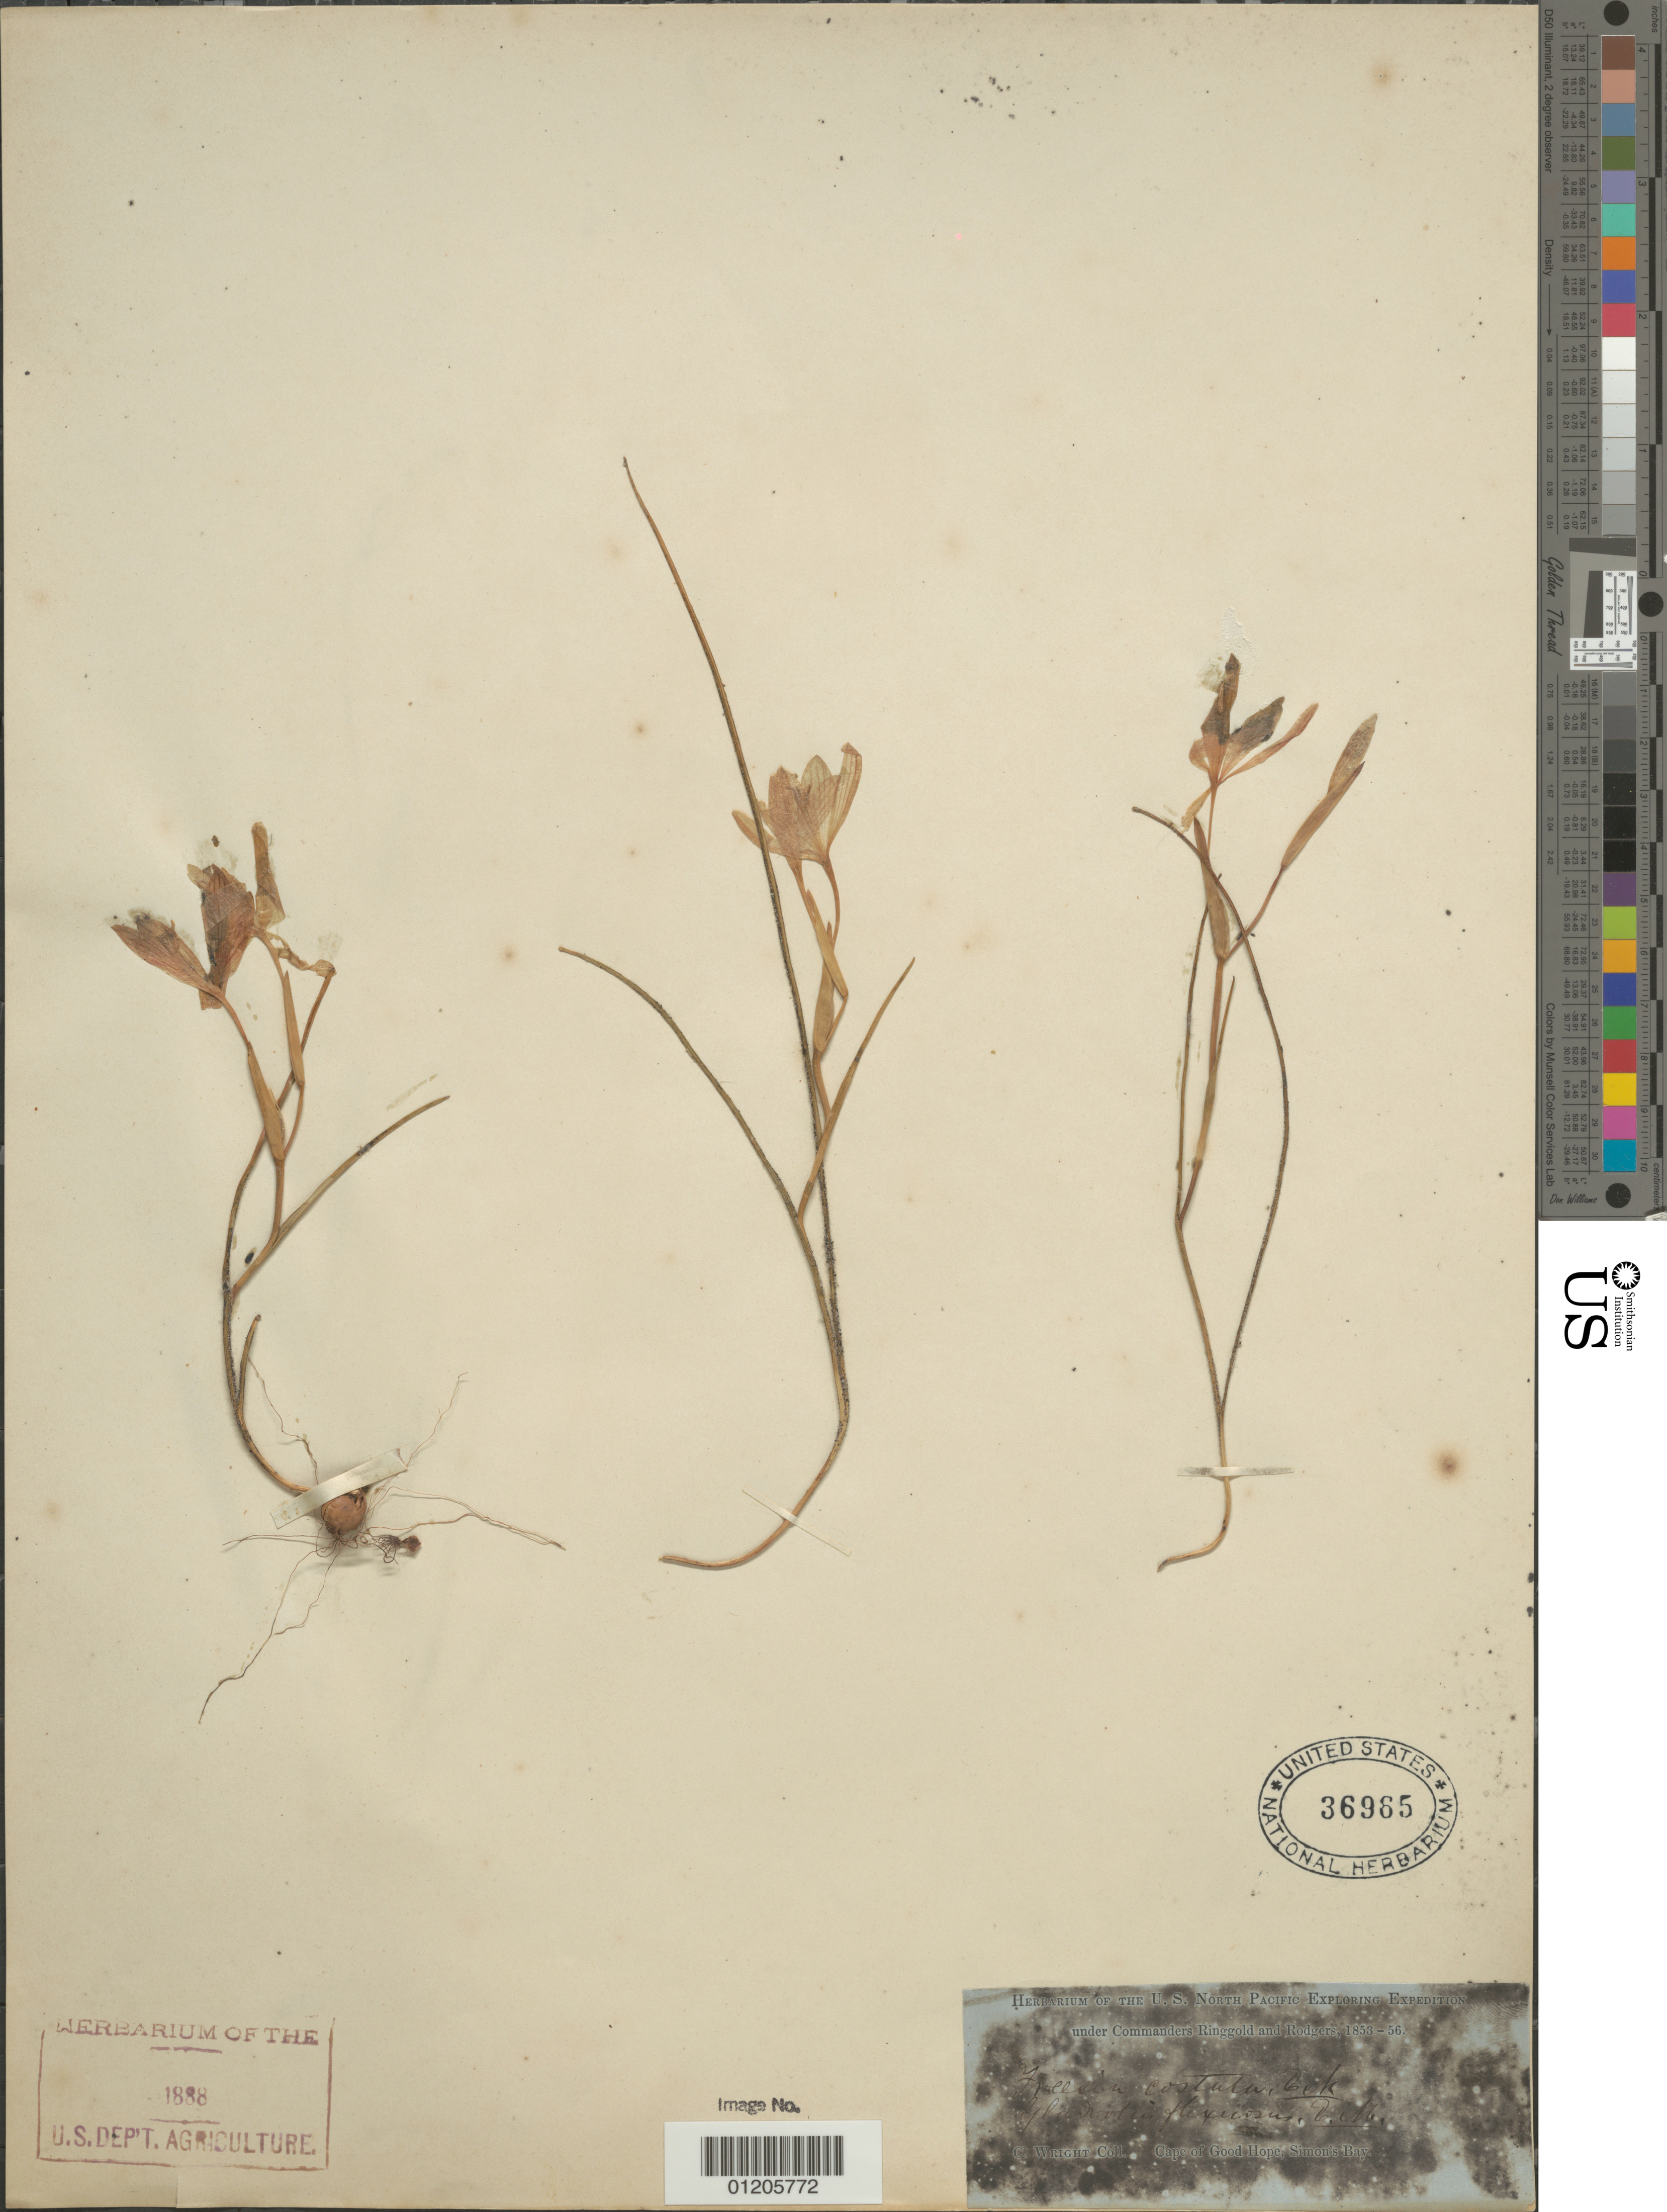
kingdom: Plantae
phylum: Tracheophyta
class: Liliopsida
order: Asparagales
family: Iridaceae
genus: Gladiolus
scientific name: Gladiolus flexuosus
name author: L. f.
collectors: C. Wright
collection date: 1853/1856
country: South Africa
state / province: Western Cape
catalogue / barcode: US 36965